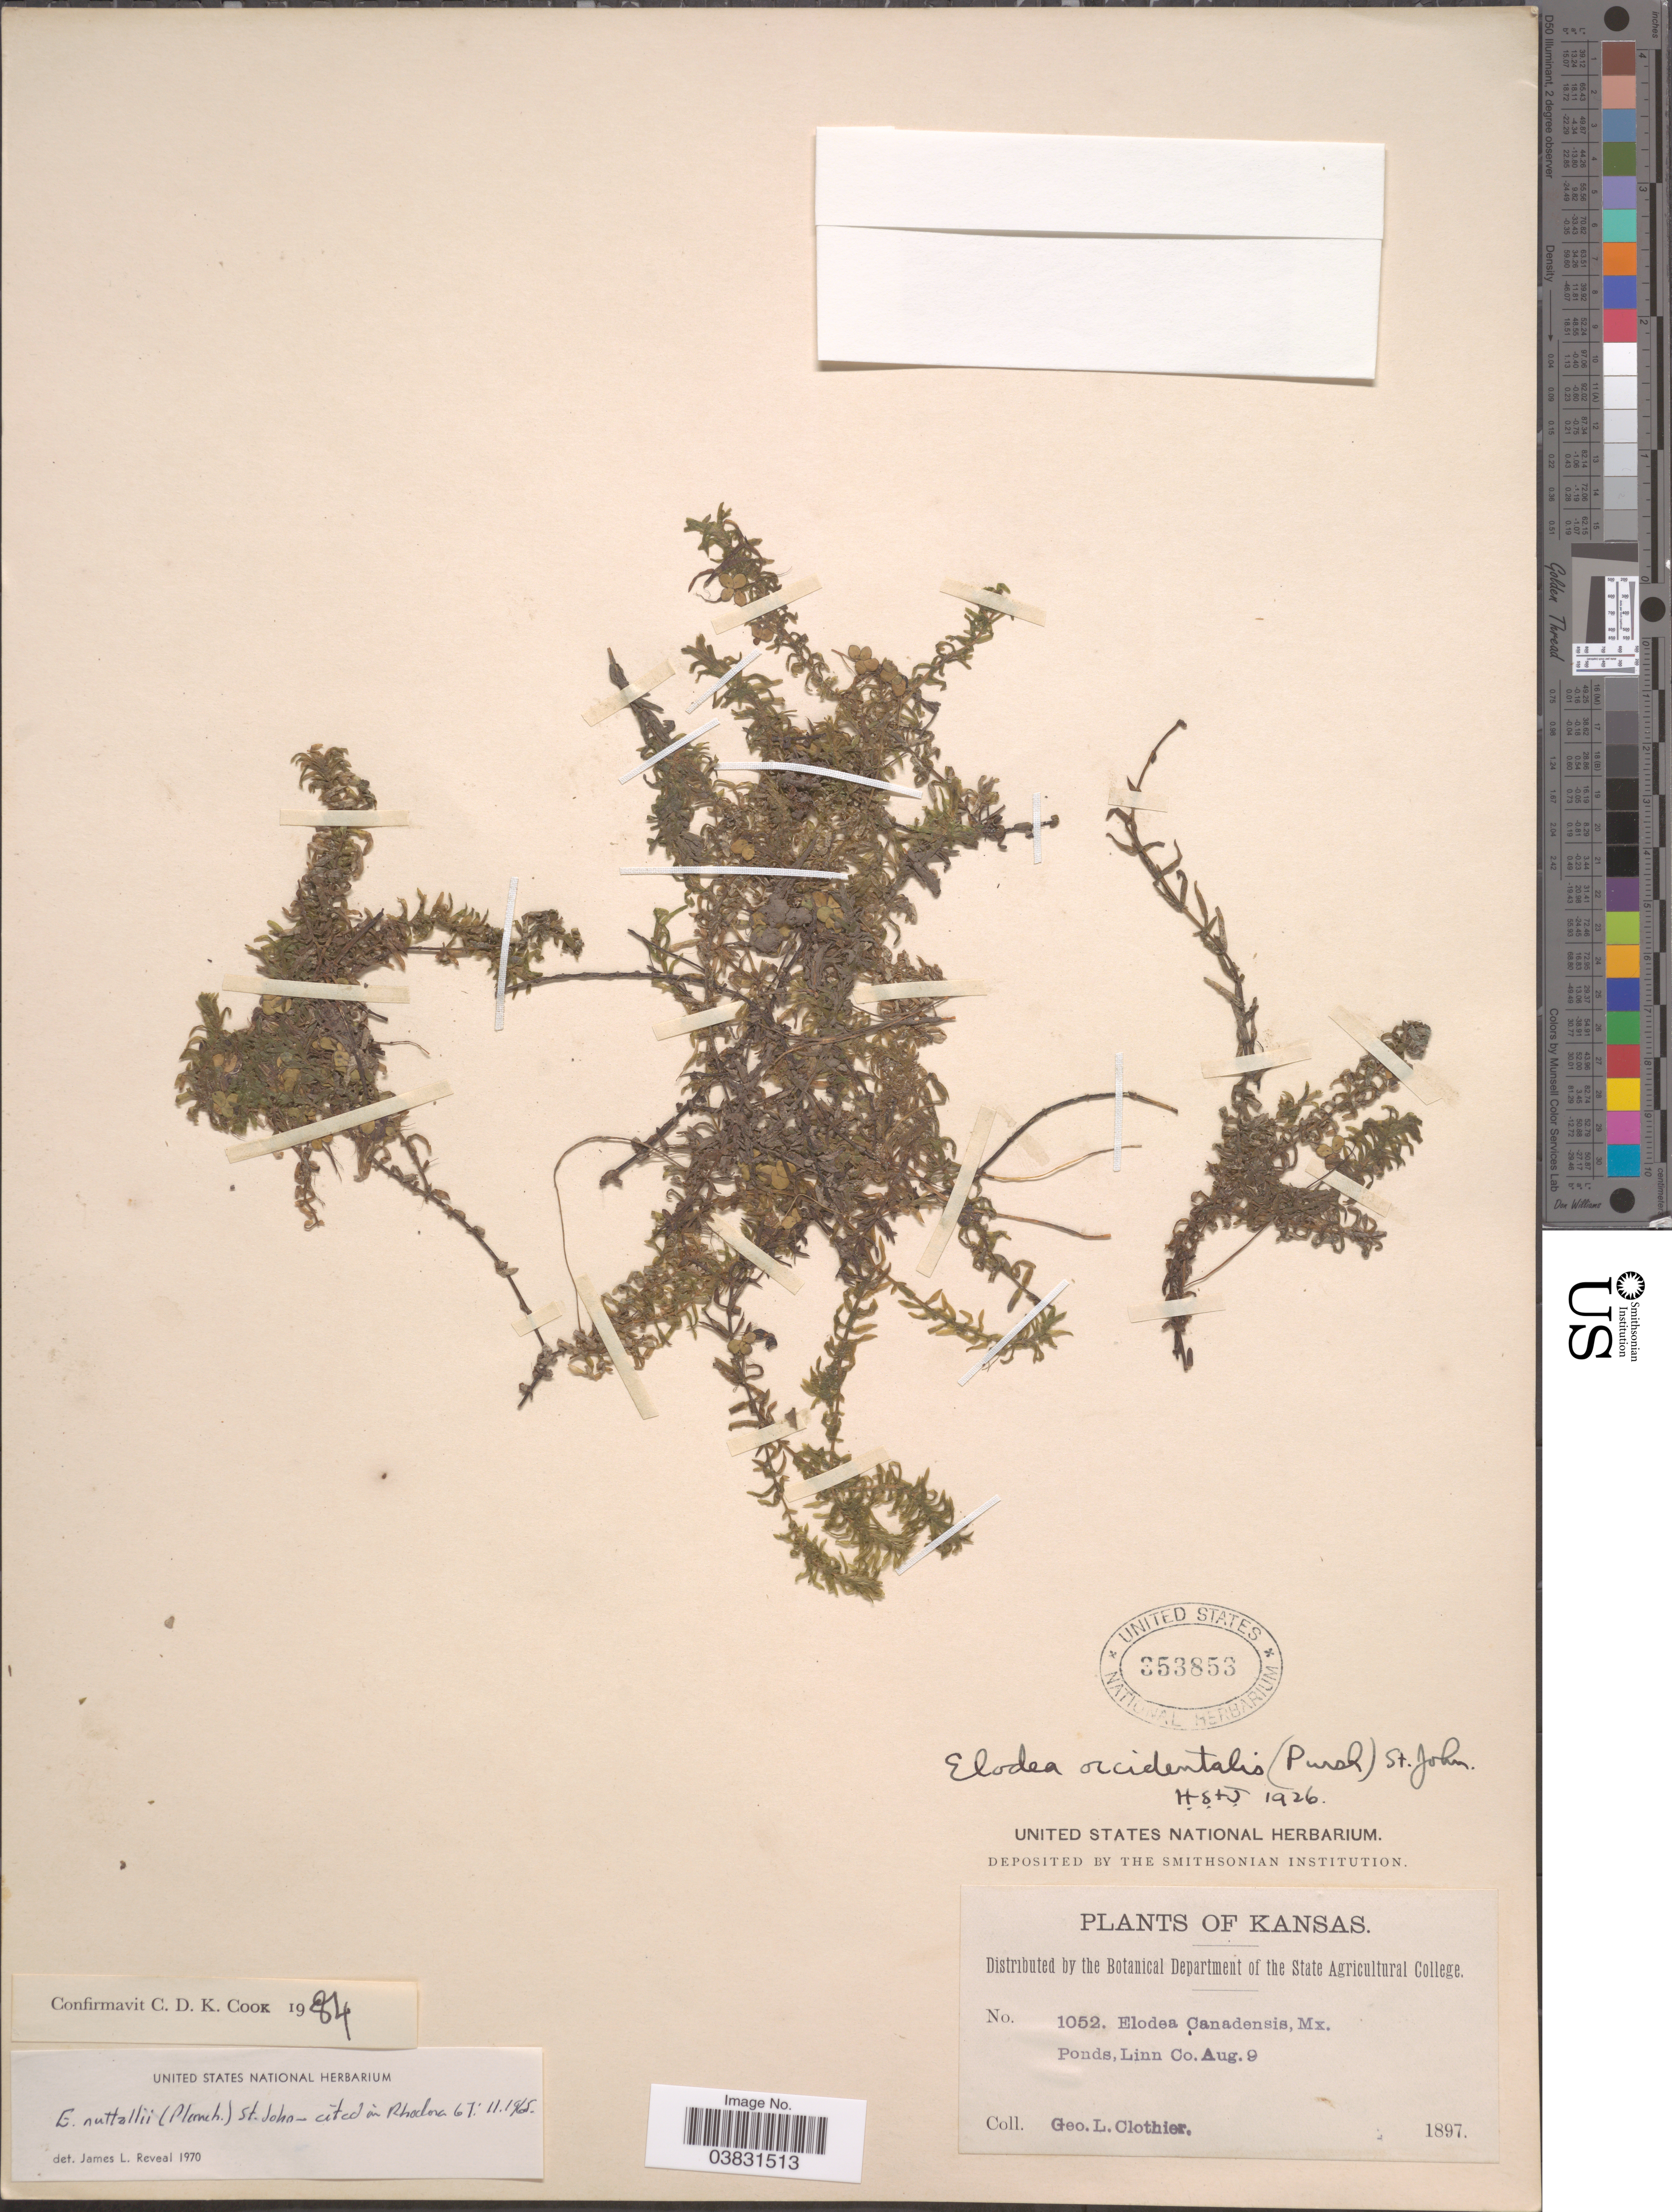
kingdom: Plantae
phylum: Tracheophyta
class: Liliopsida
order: Alismatales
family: Hydrocharitaceae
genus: Elodea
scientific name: Elodea nuttallii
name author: (Planch.) H. St. John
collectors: G. Clothier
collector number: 1052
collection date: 1897-08-09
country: United States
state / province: Kansas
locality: Ponds, Linn Co.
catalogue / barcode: US 353853